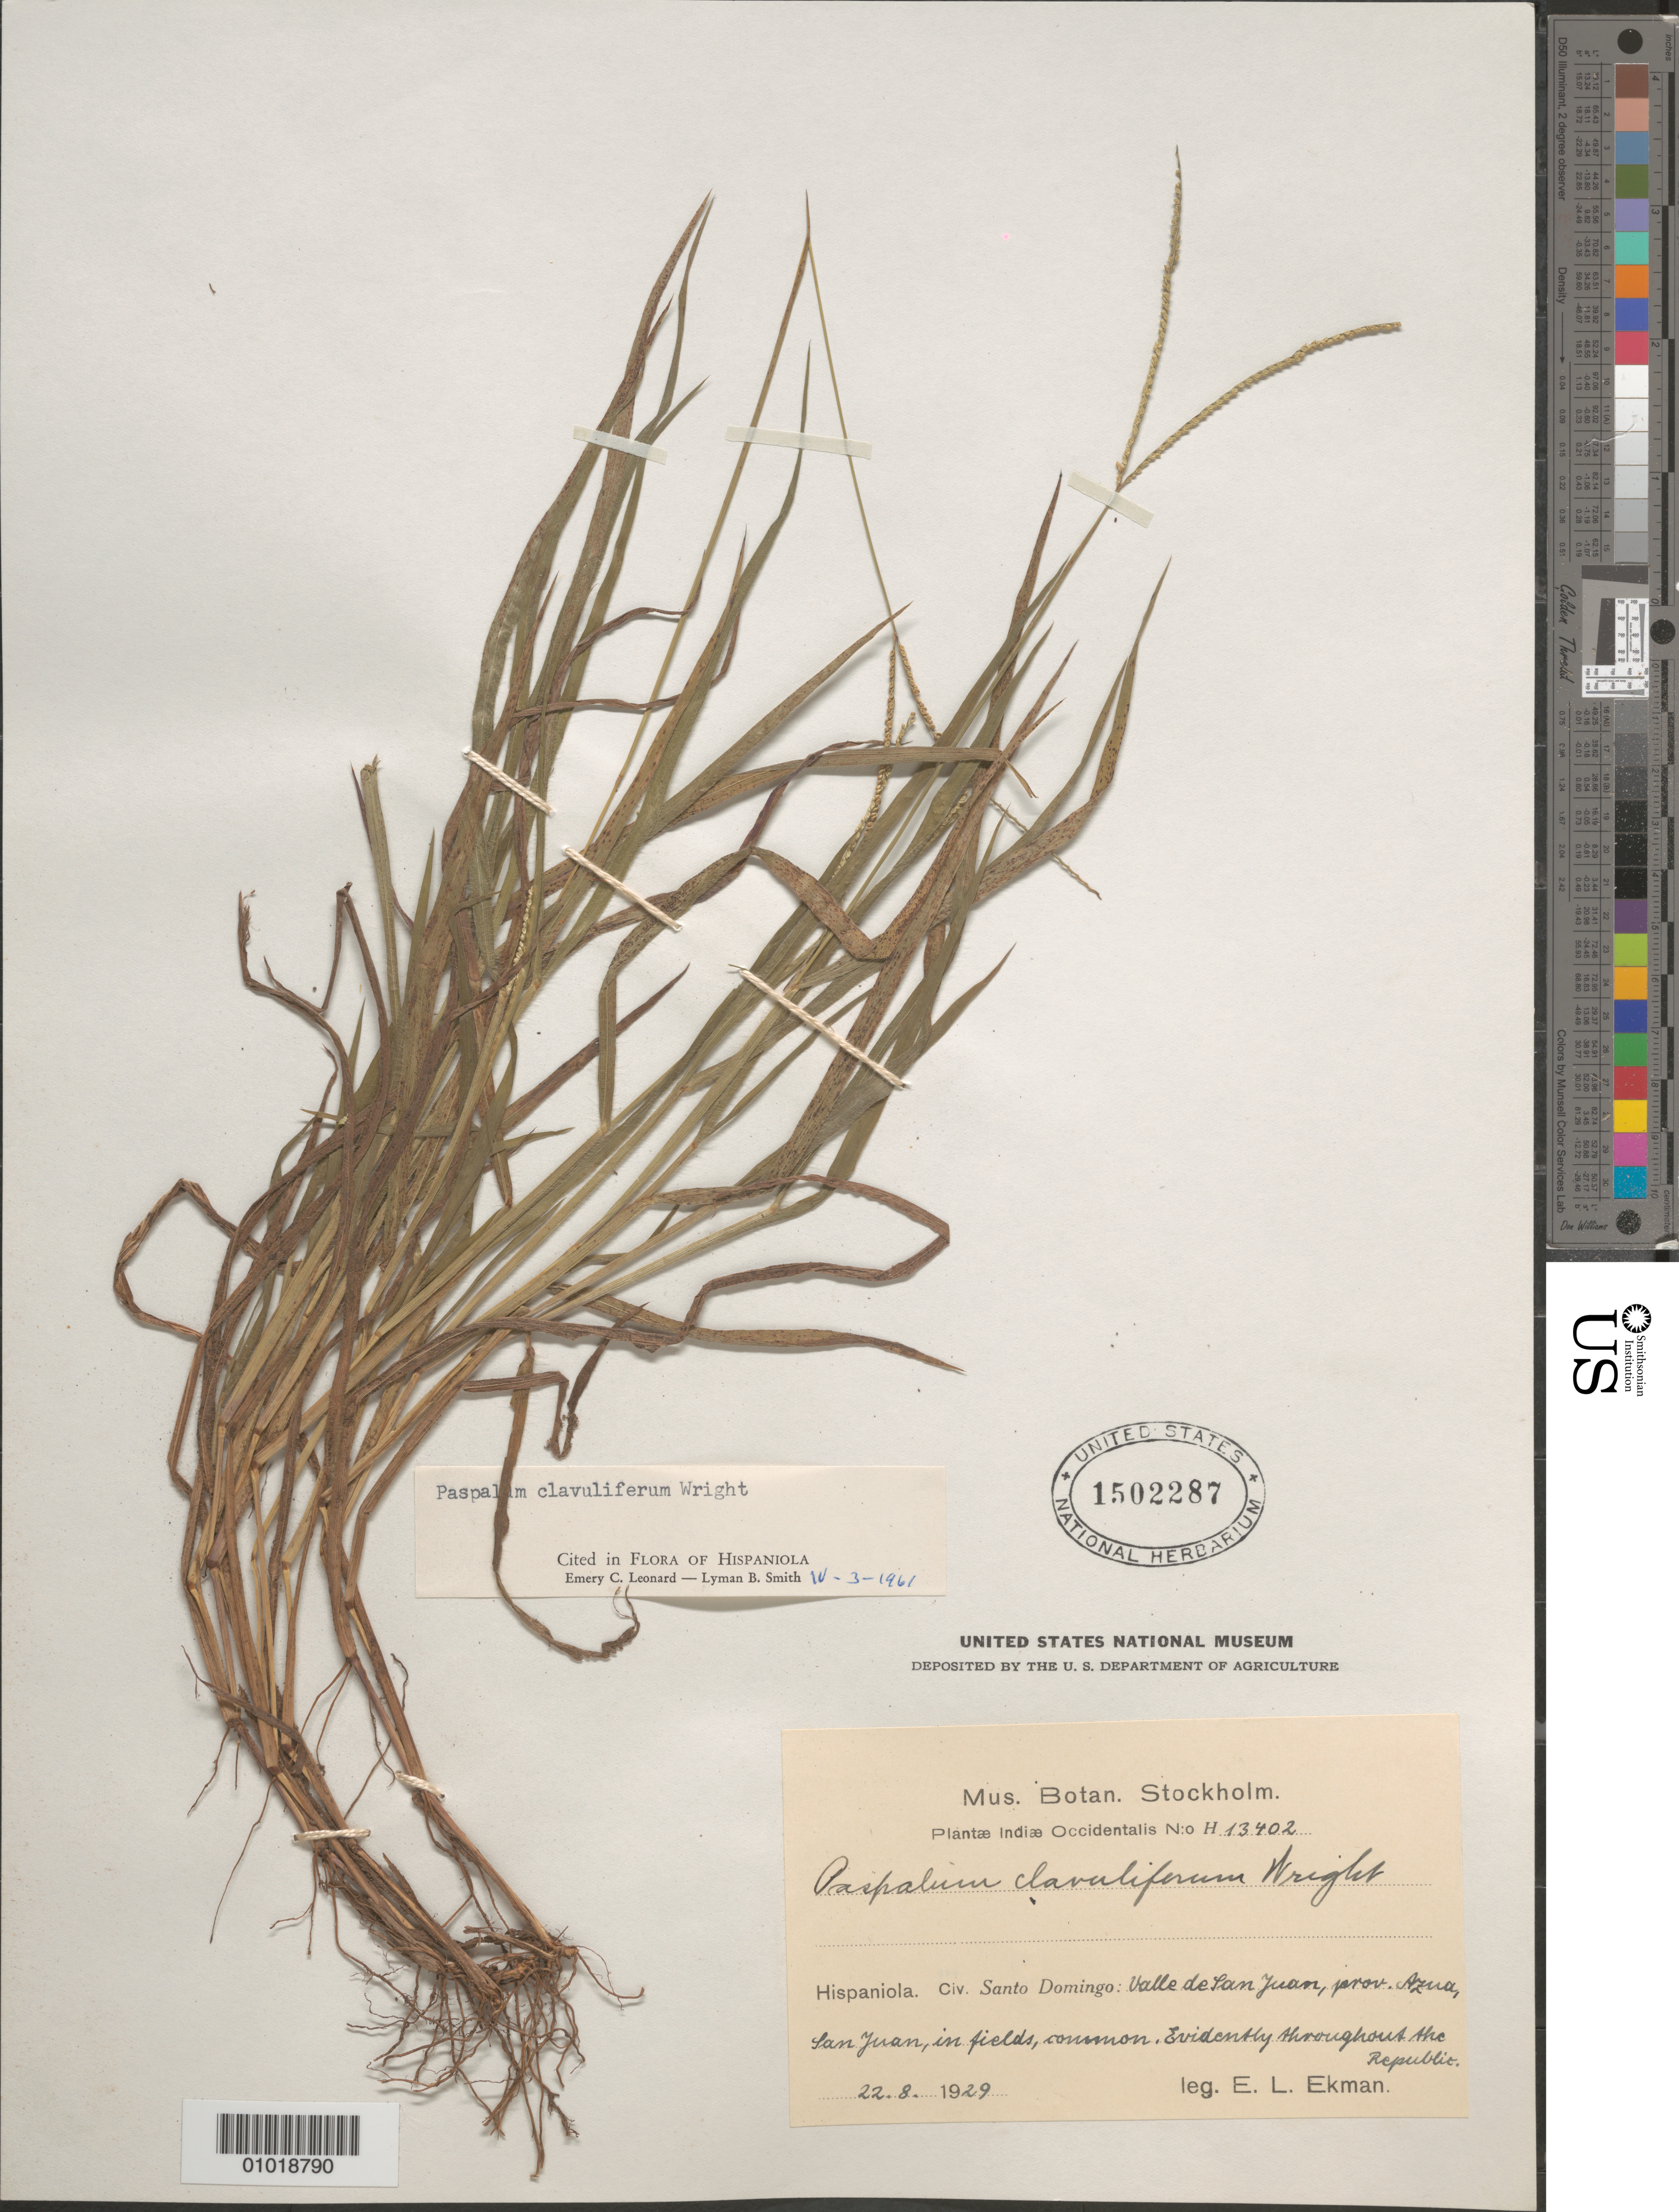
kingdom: Plantae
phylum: Tracheophyta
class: Liliopsida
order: Poales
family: Poaceae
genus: Paspalum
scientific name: Paspalum clavuliferum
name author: C. Wright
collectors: E. L. Ekman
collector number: H 13402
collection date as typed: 22 Aug 1929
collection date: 1929-08-22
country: Dominican Republic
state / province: San Juan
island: Hispaniola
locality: Valle de San Juan,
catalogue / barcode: US 1502287